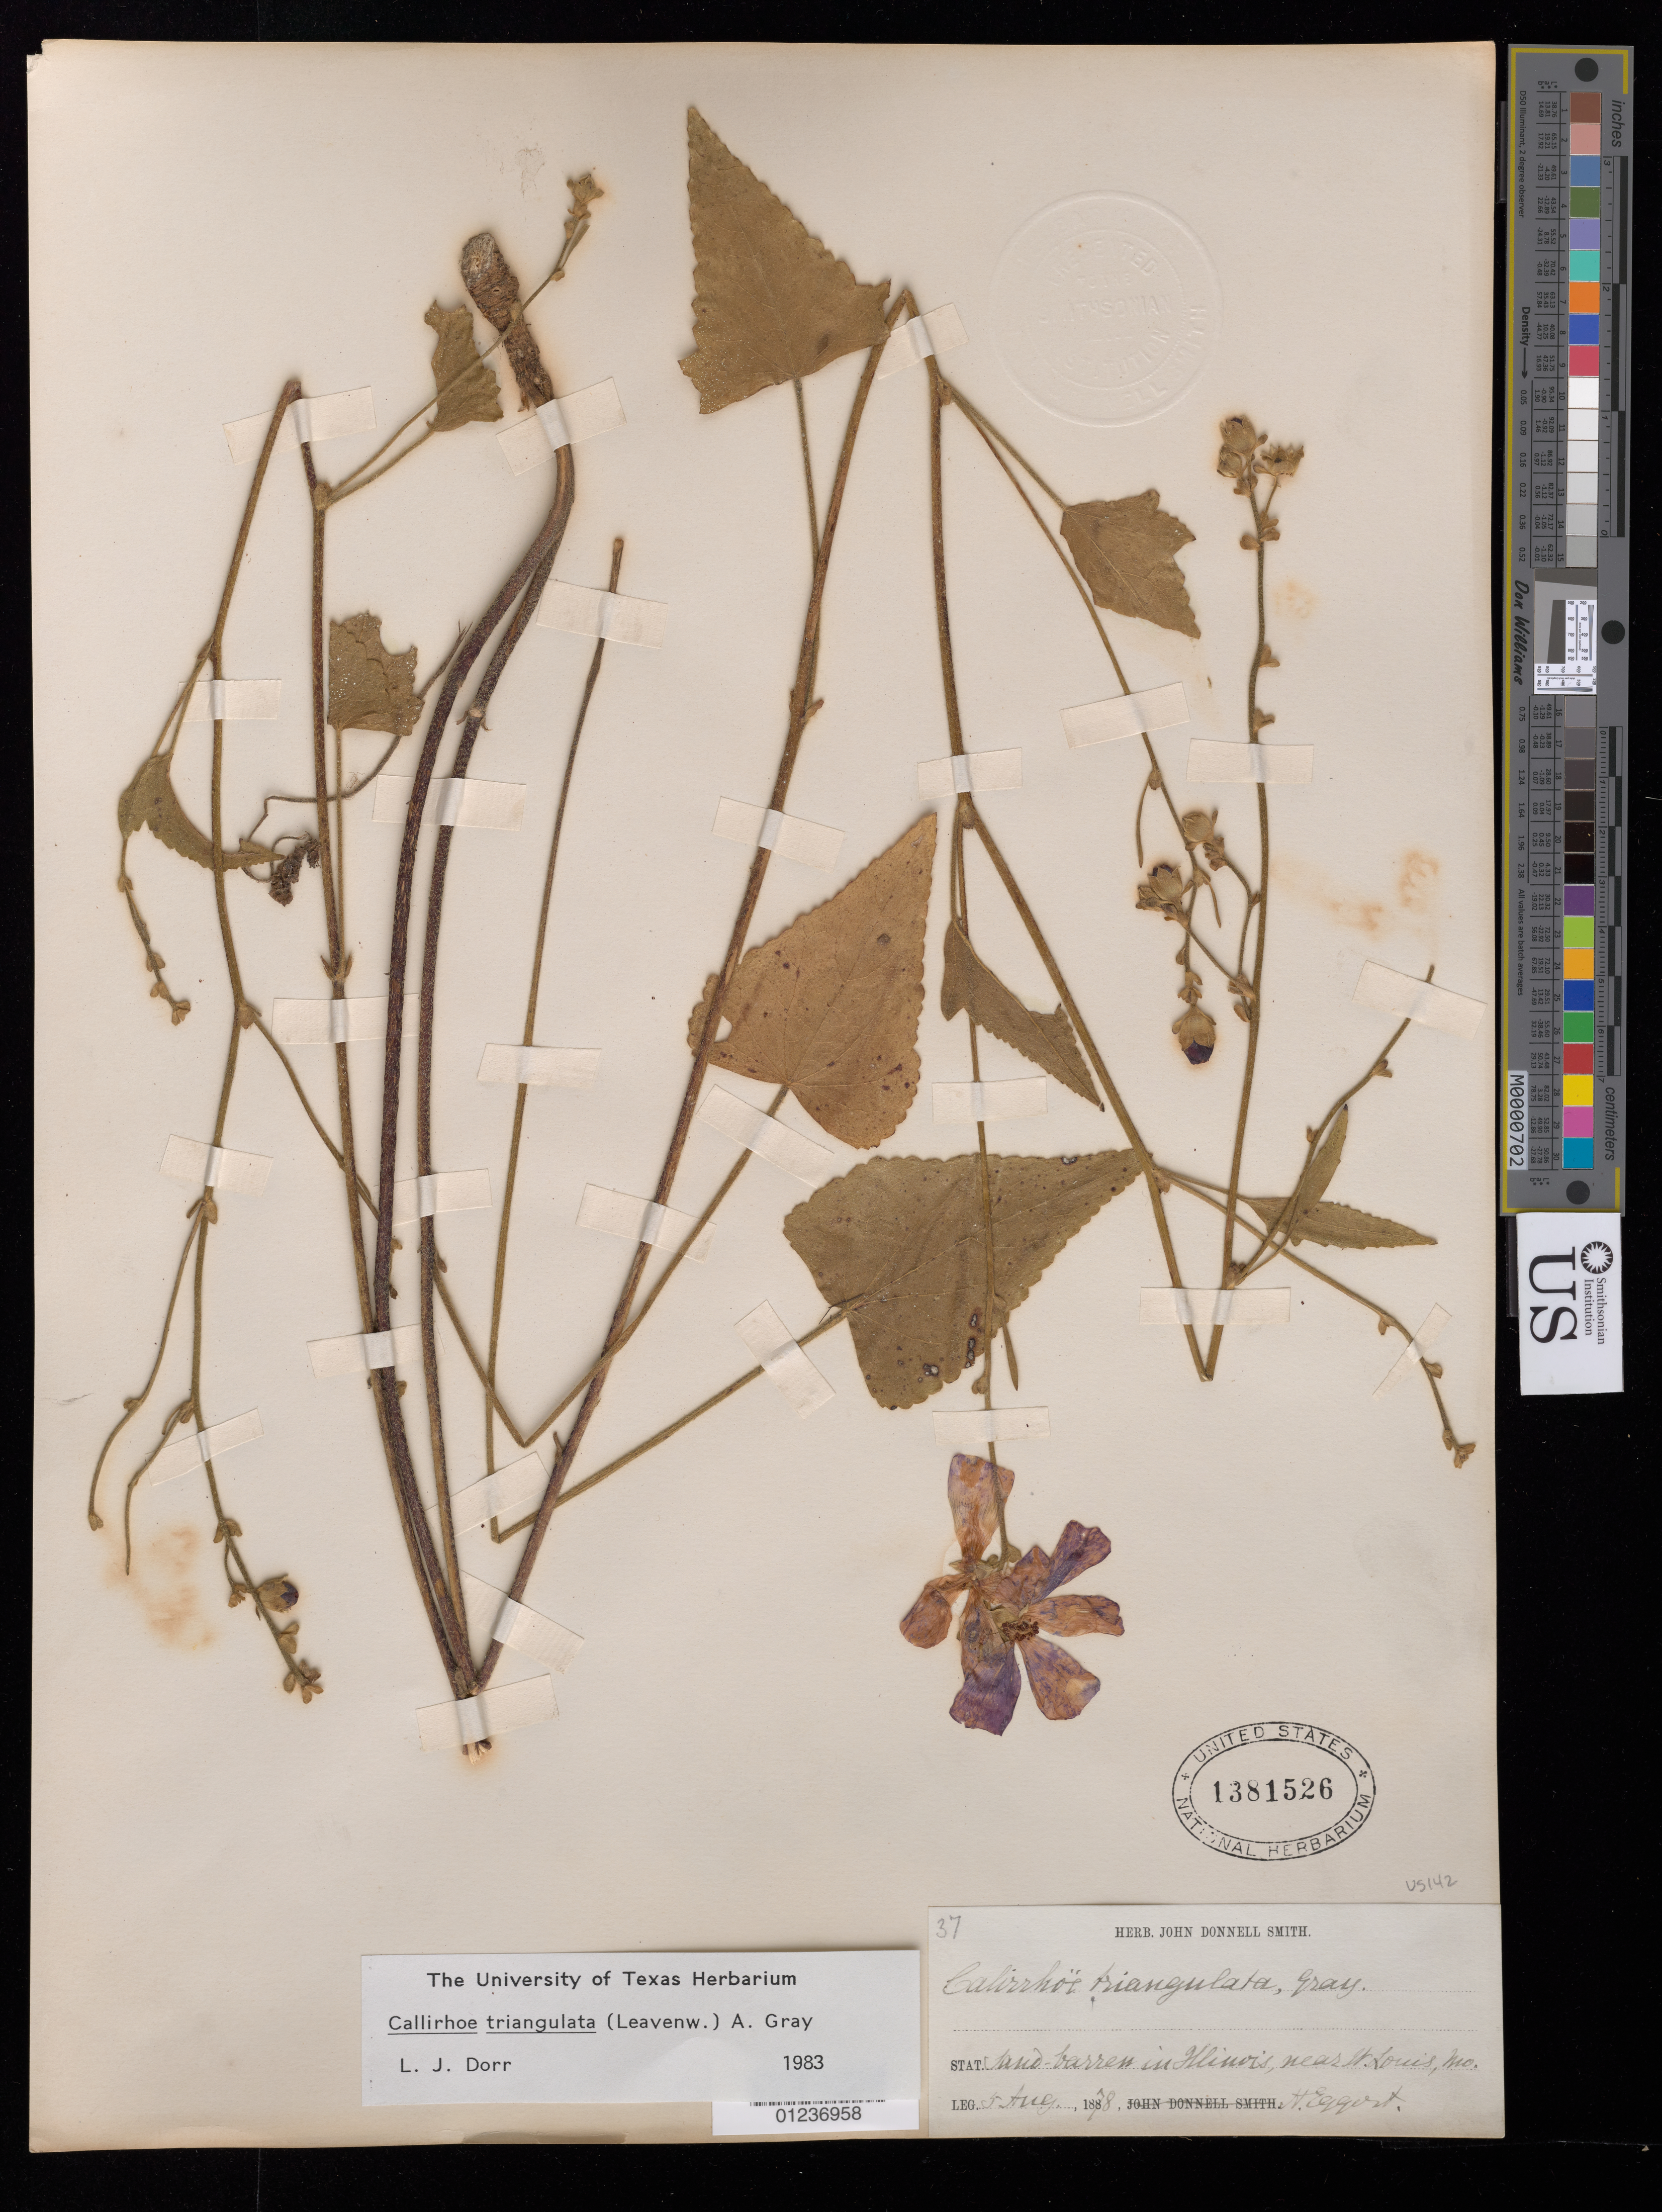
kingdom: Plantae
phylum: Tracheophyta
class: Magnoliopsida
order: Malvales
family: Malvaceae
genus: Callirhoe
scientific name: Callirhoe triangulata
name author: (Leavenw.) A. Gray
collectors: J. Donnell Smith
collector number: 37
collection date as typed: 5 Aug 1878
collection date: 1878-08-05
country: United States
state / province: Illinois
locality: Near St Louis, MO.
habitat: Sand barrens.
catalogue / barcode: US 1381526